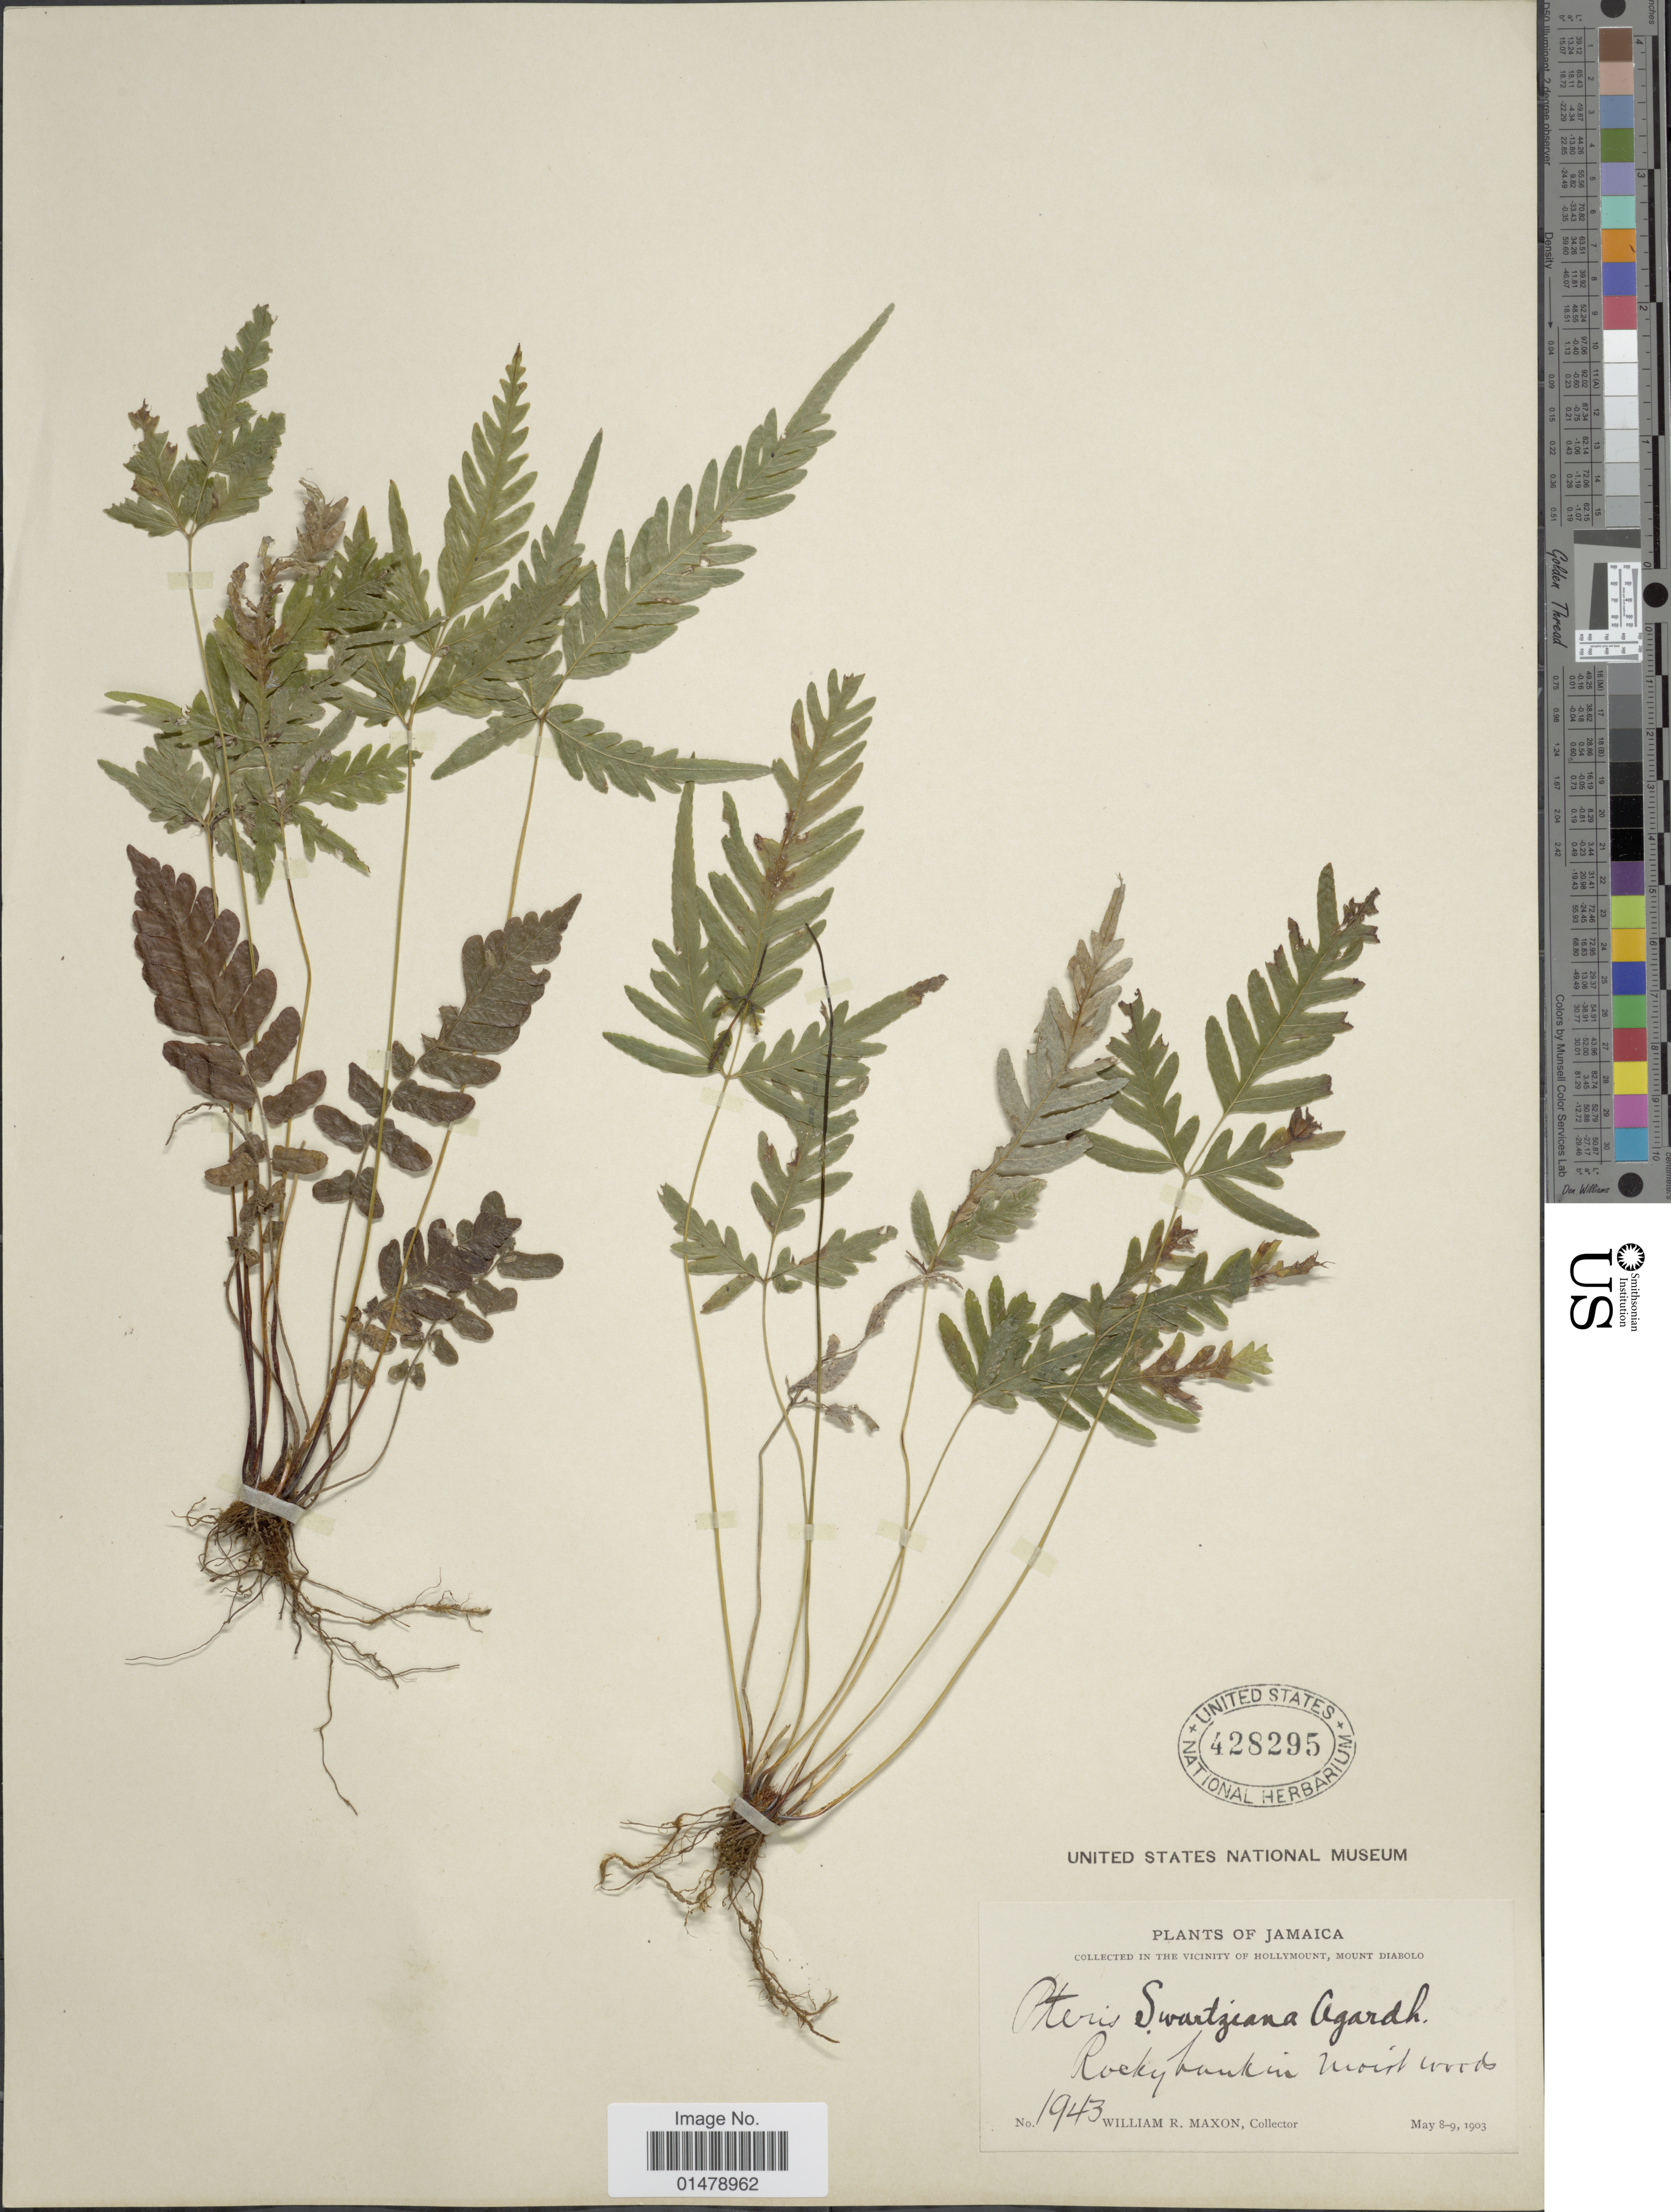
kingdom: Plantae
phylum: Tracheophyta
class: Polypodiopsida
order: Polypodiales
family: Pteridaceae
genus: Pteris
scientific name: Pteris swartziana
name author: J. Agardh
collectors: W. R. Maxon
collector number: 1943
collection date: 1903-05-08/1903-05-09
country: Jamaica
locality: In the vicinity of Hollymount, Mount Diabolo.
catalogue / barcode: US 428295